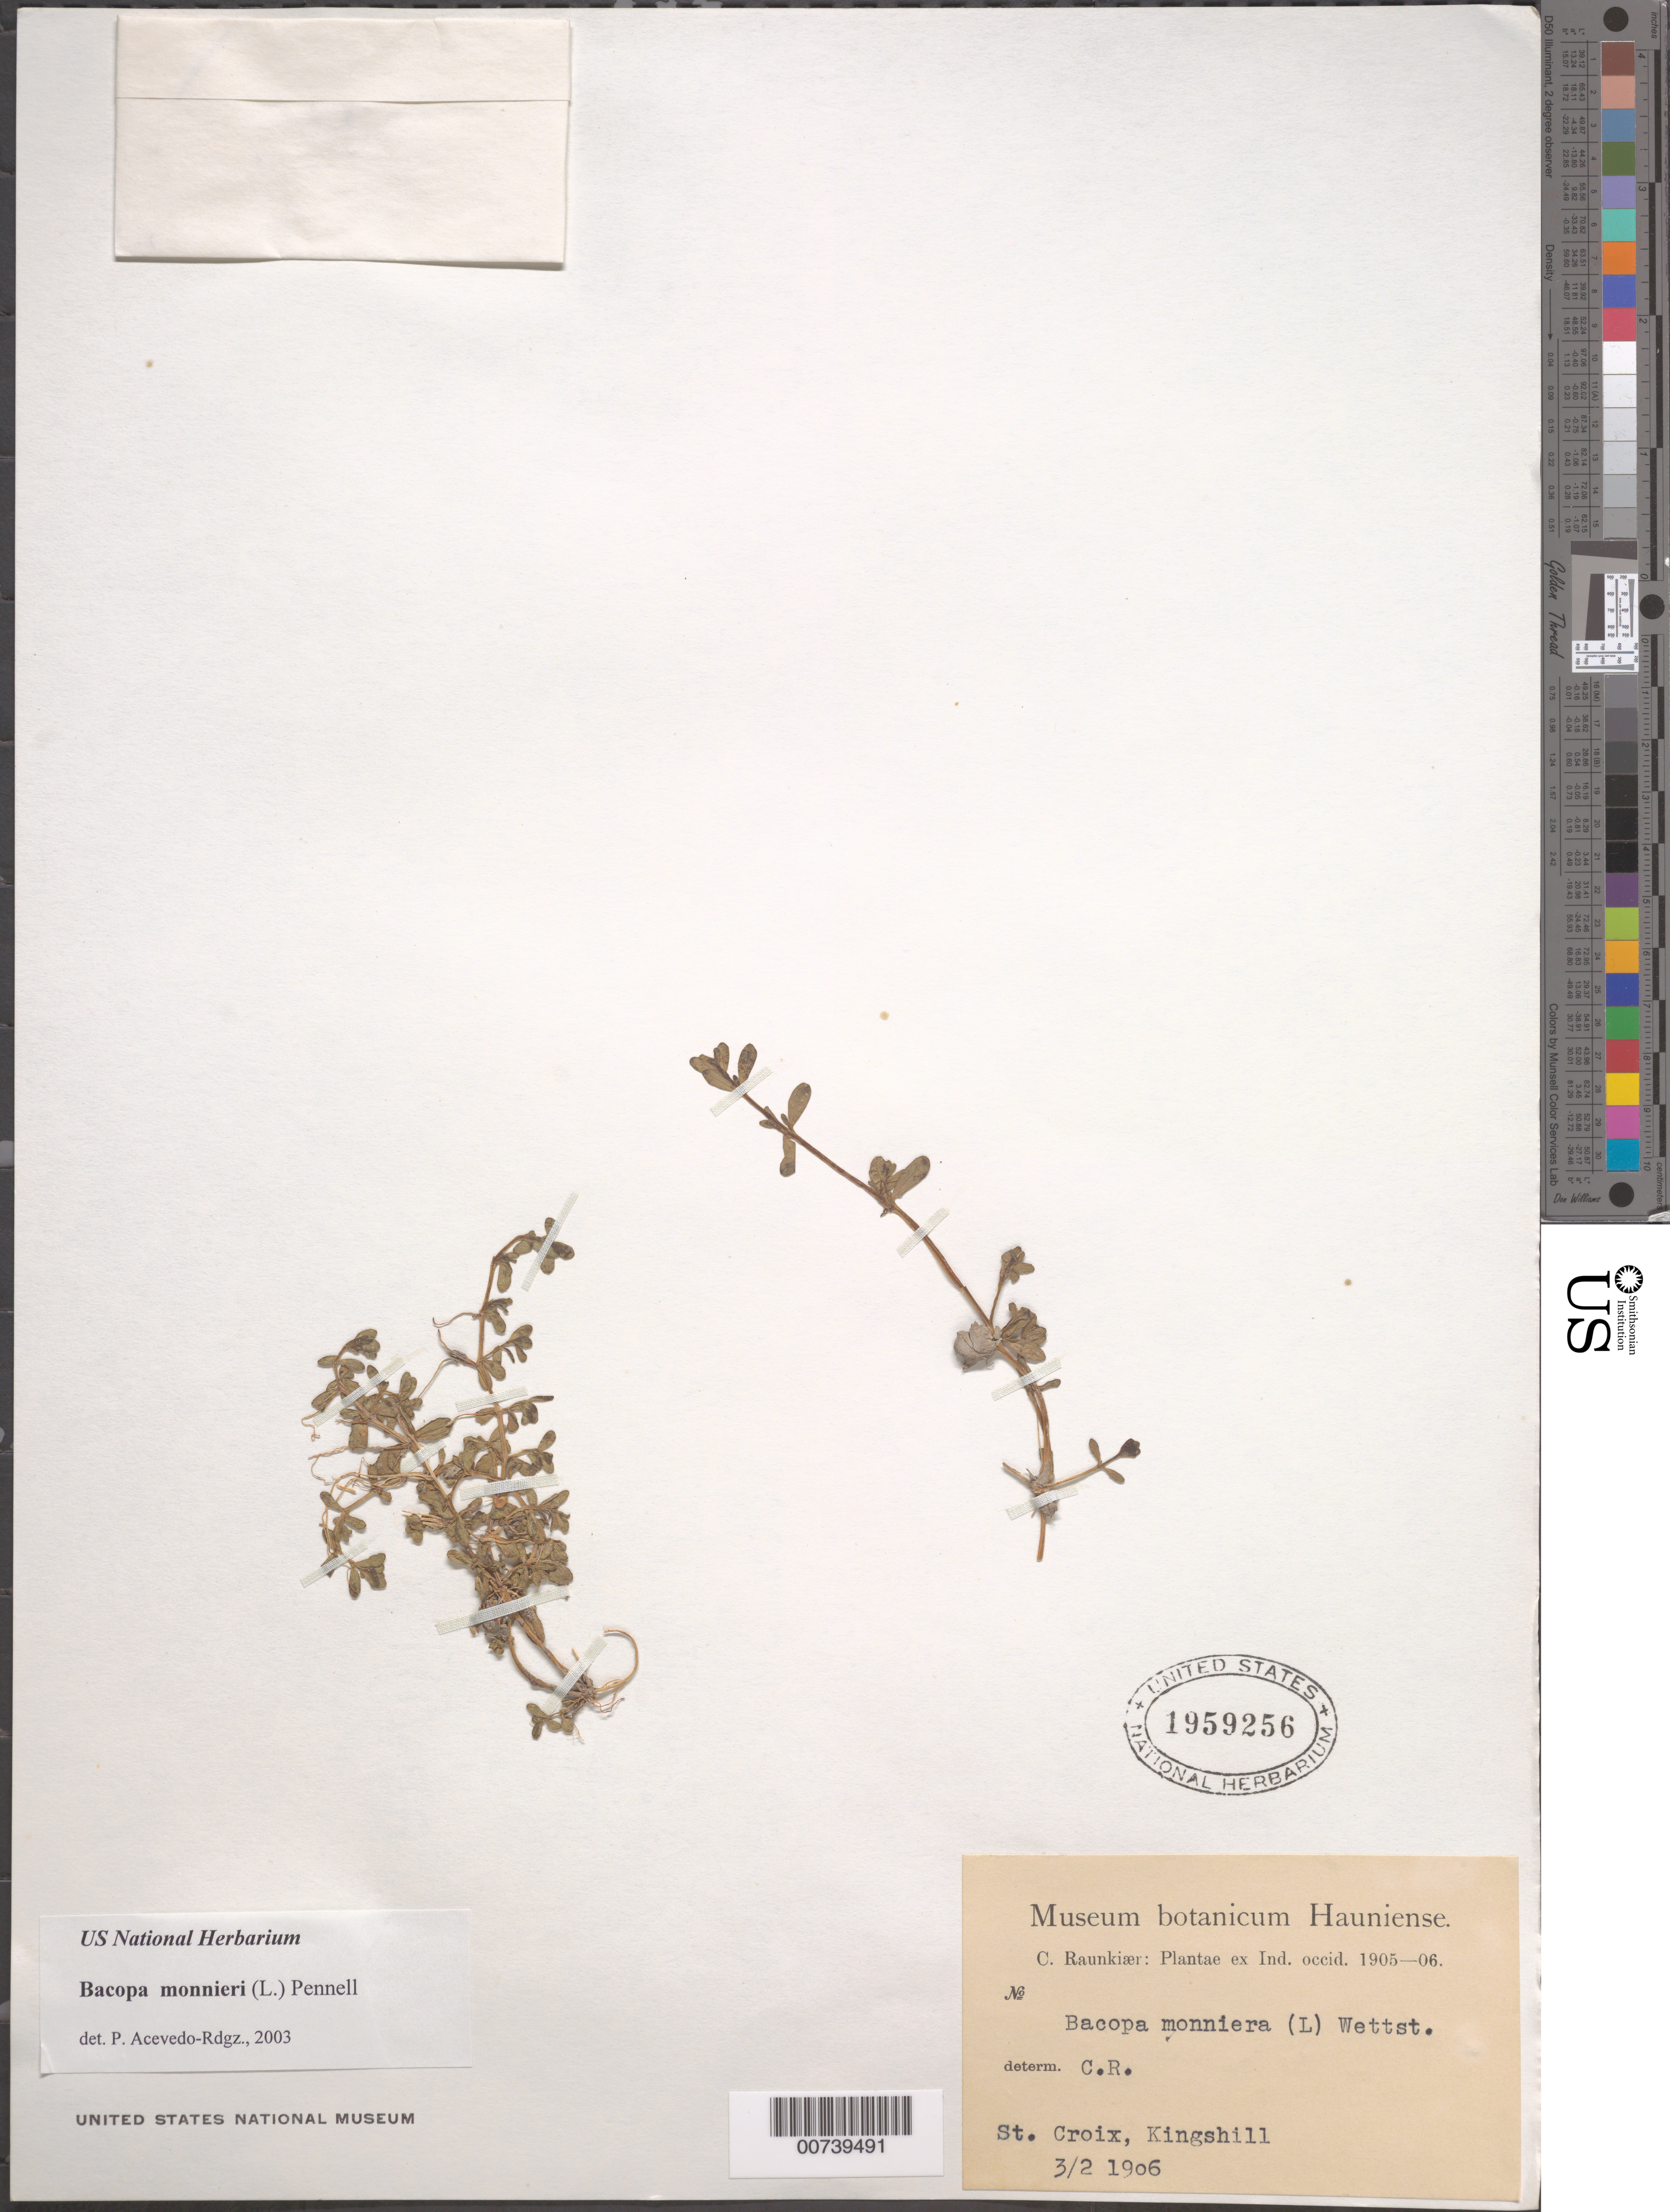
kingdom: Plantae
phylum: Tracheophyta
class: Magnoliopsida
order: Lamiales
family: Plantaginaceae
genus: Bacopa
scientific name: Bacopa monnieri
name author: (L.) Wettst.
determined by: Acevedo-Rodríguez, P., (BOT), Smithsonian Institution - National Museum of Natural History (UNITED STATES)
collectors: C. Raunkiær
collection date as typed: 03 Feb 1906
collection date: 1906-02-03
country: U.S. Virgin Islands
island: St. Croix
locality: Kingshill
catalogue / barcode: US 1959256